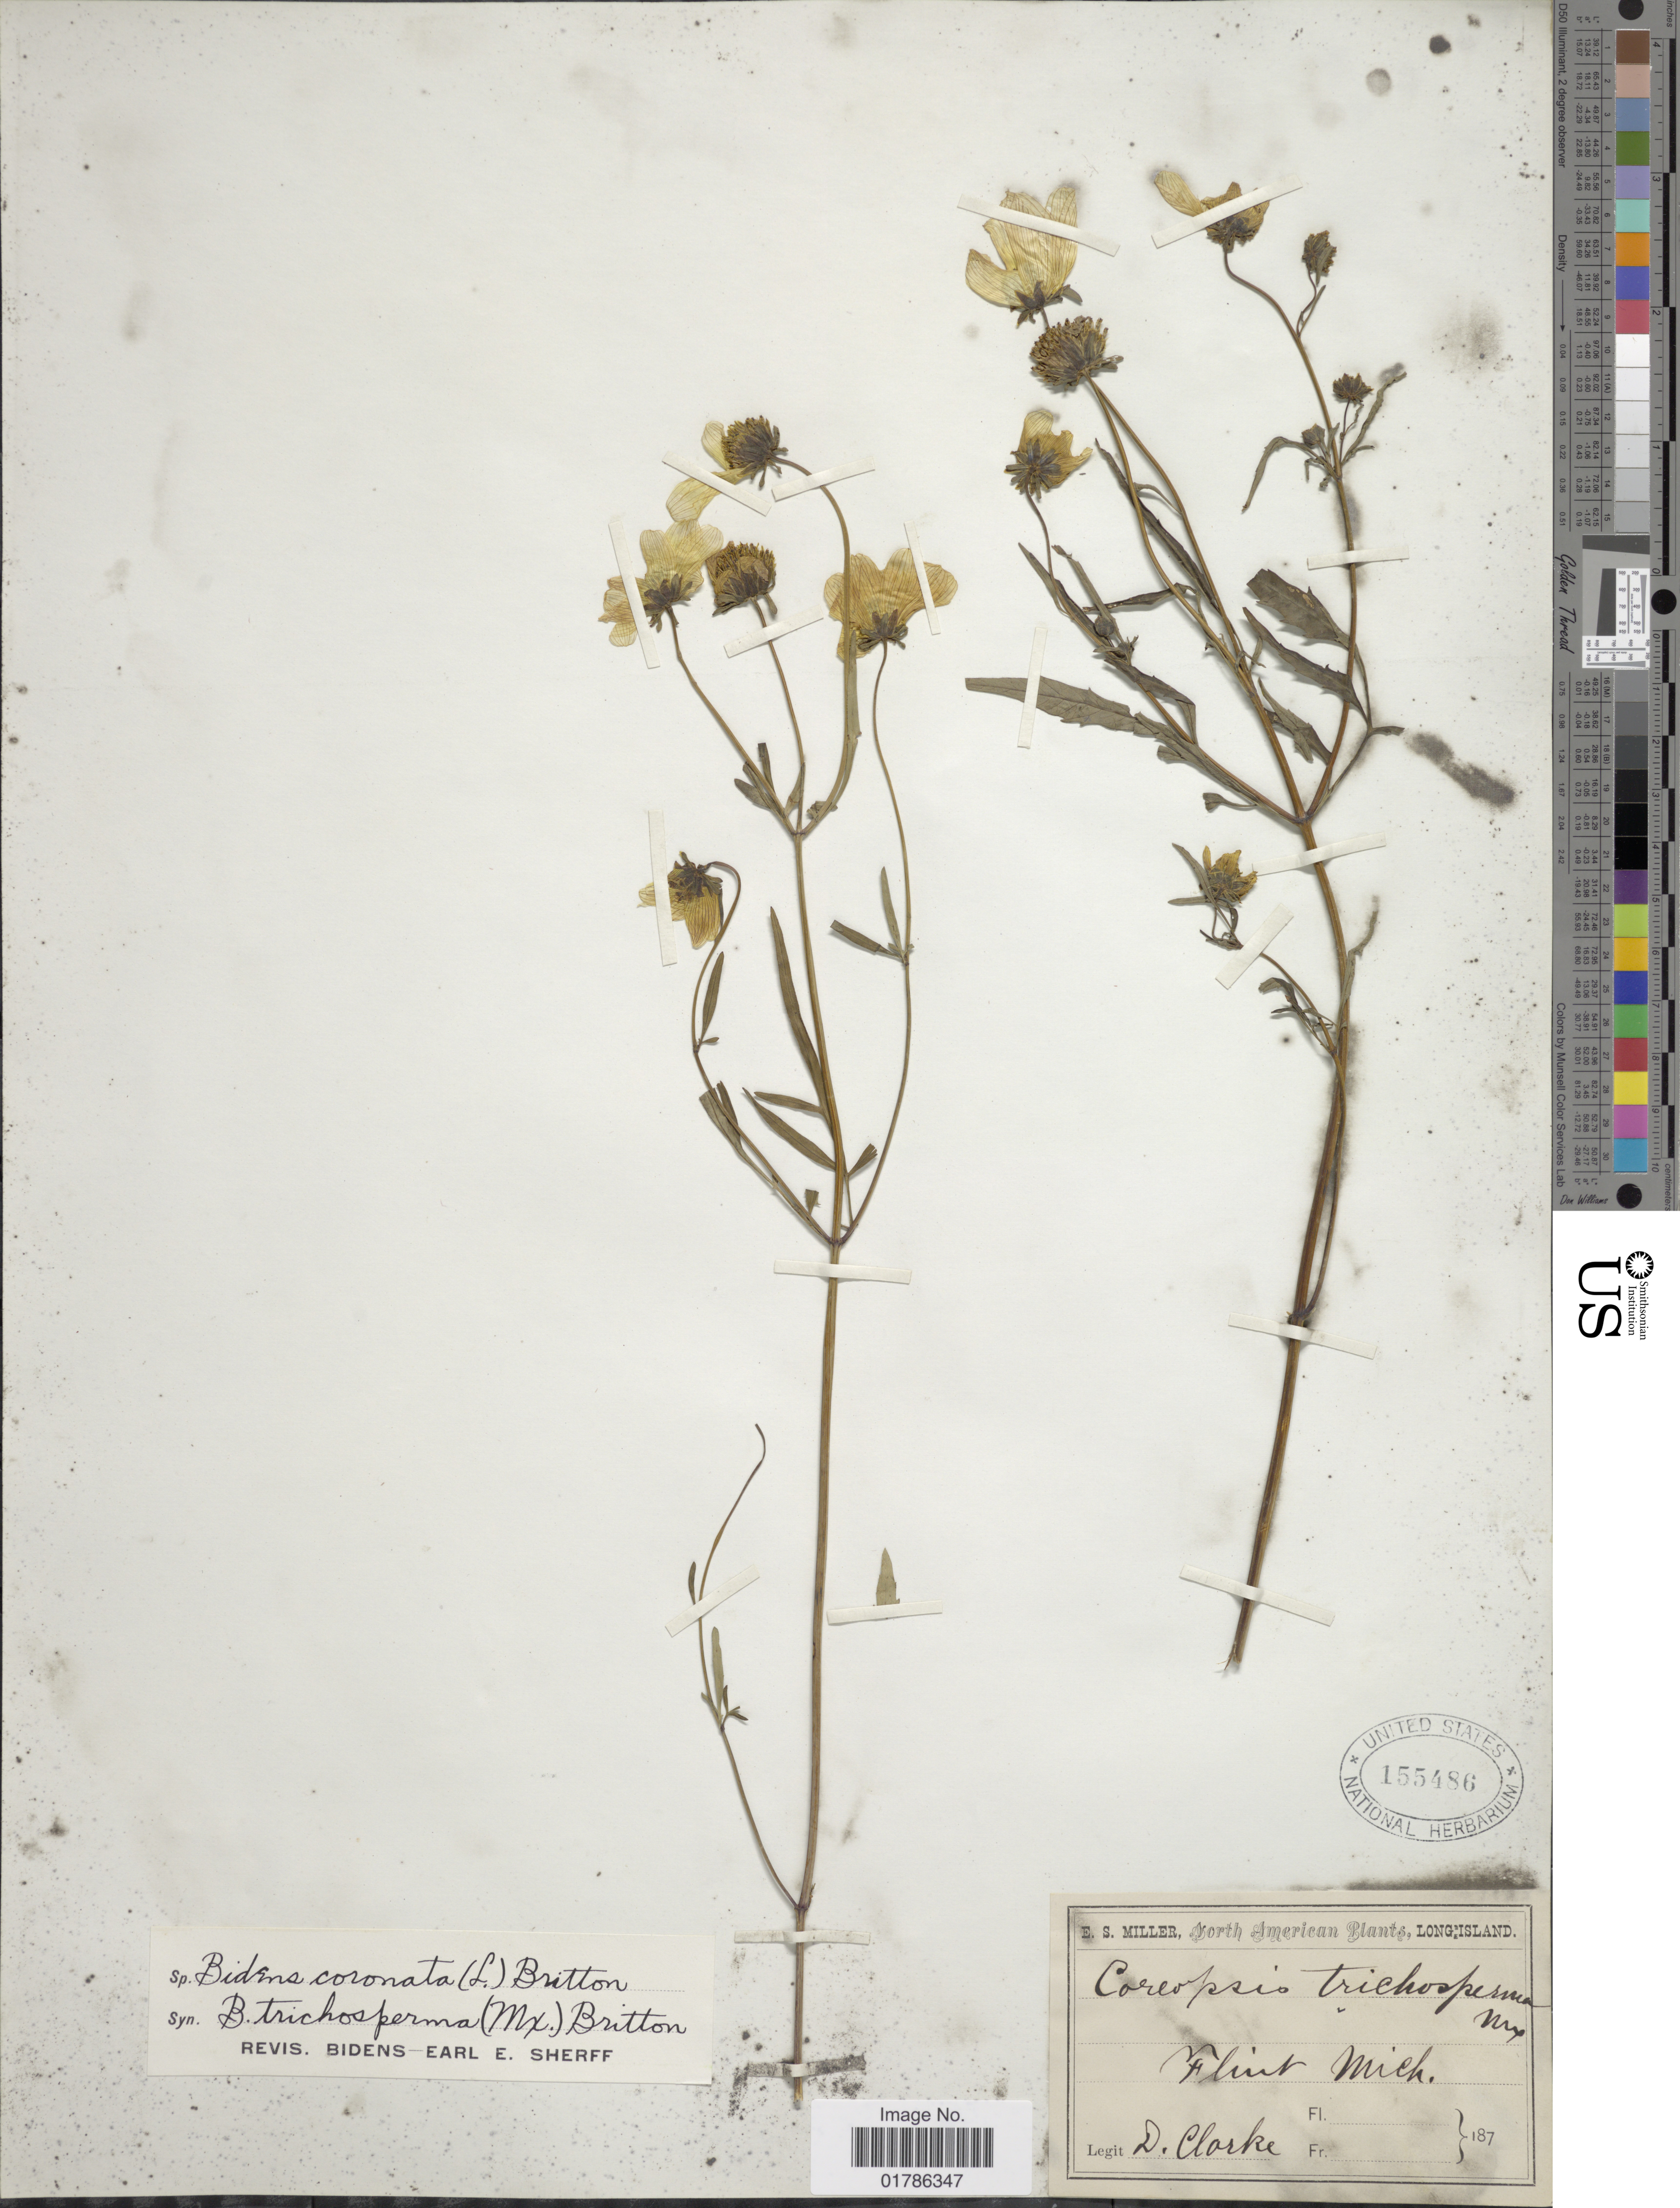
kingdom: Plantae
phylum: Tracheophyta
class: Magnoliopsida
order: Asterales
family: Asteraceae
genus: Bidens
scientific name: Bidens coronata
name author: (L.) Britton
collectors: D. Clarke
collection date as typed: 187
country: United States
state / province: Michigan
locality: North American, Long Island, Flint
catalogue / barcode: US 155486